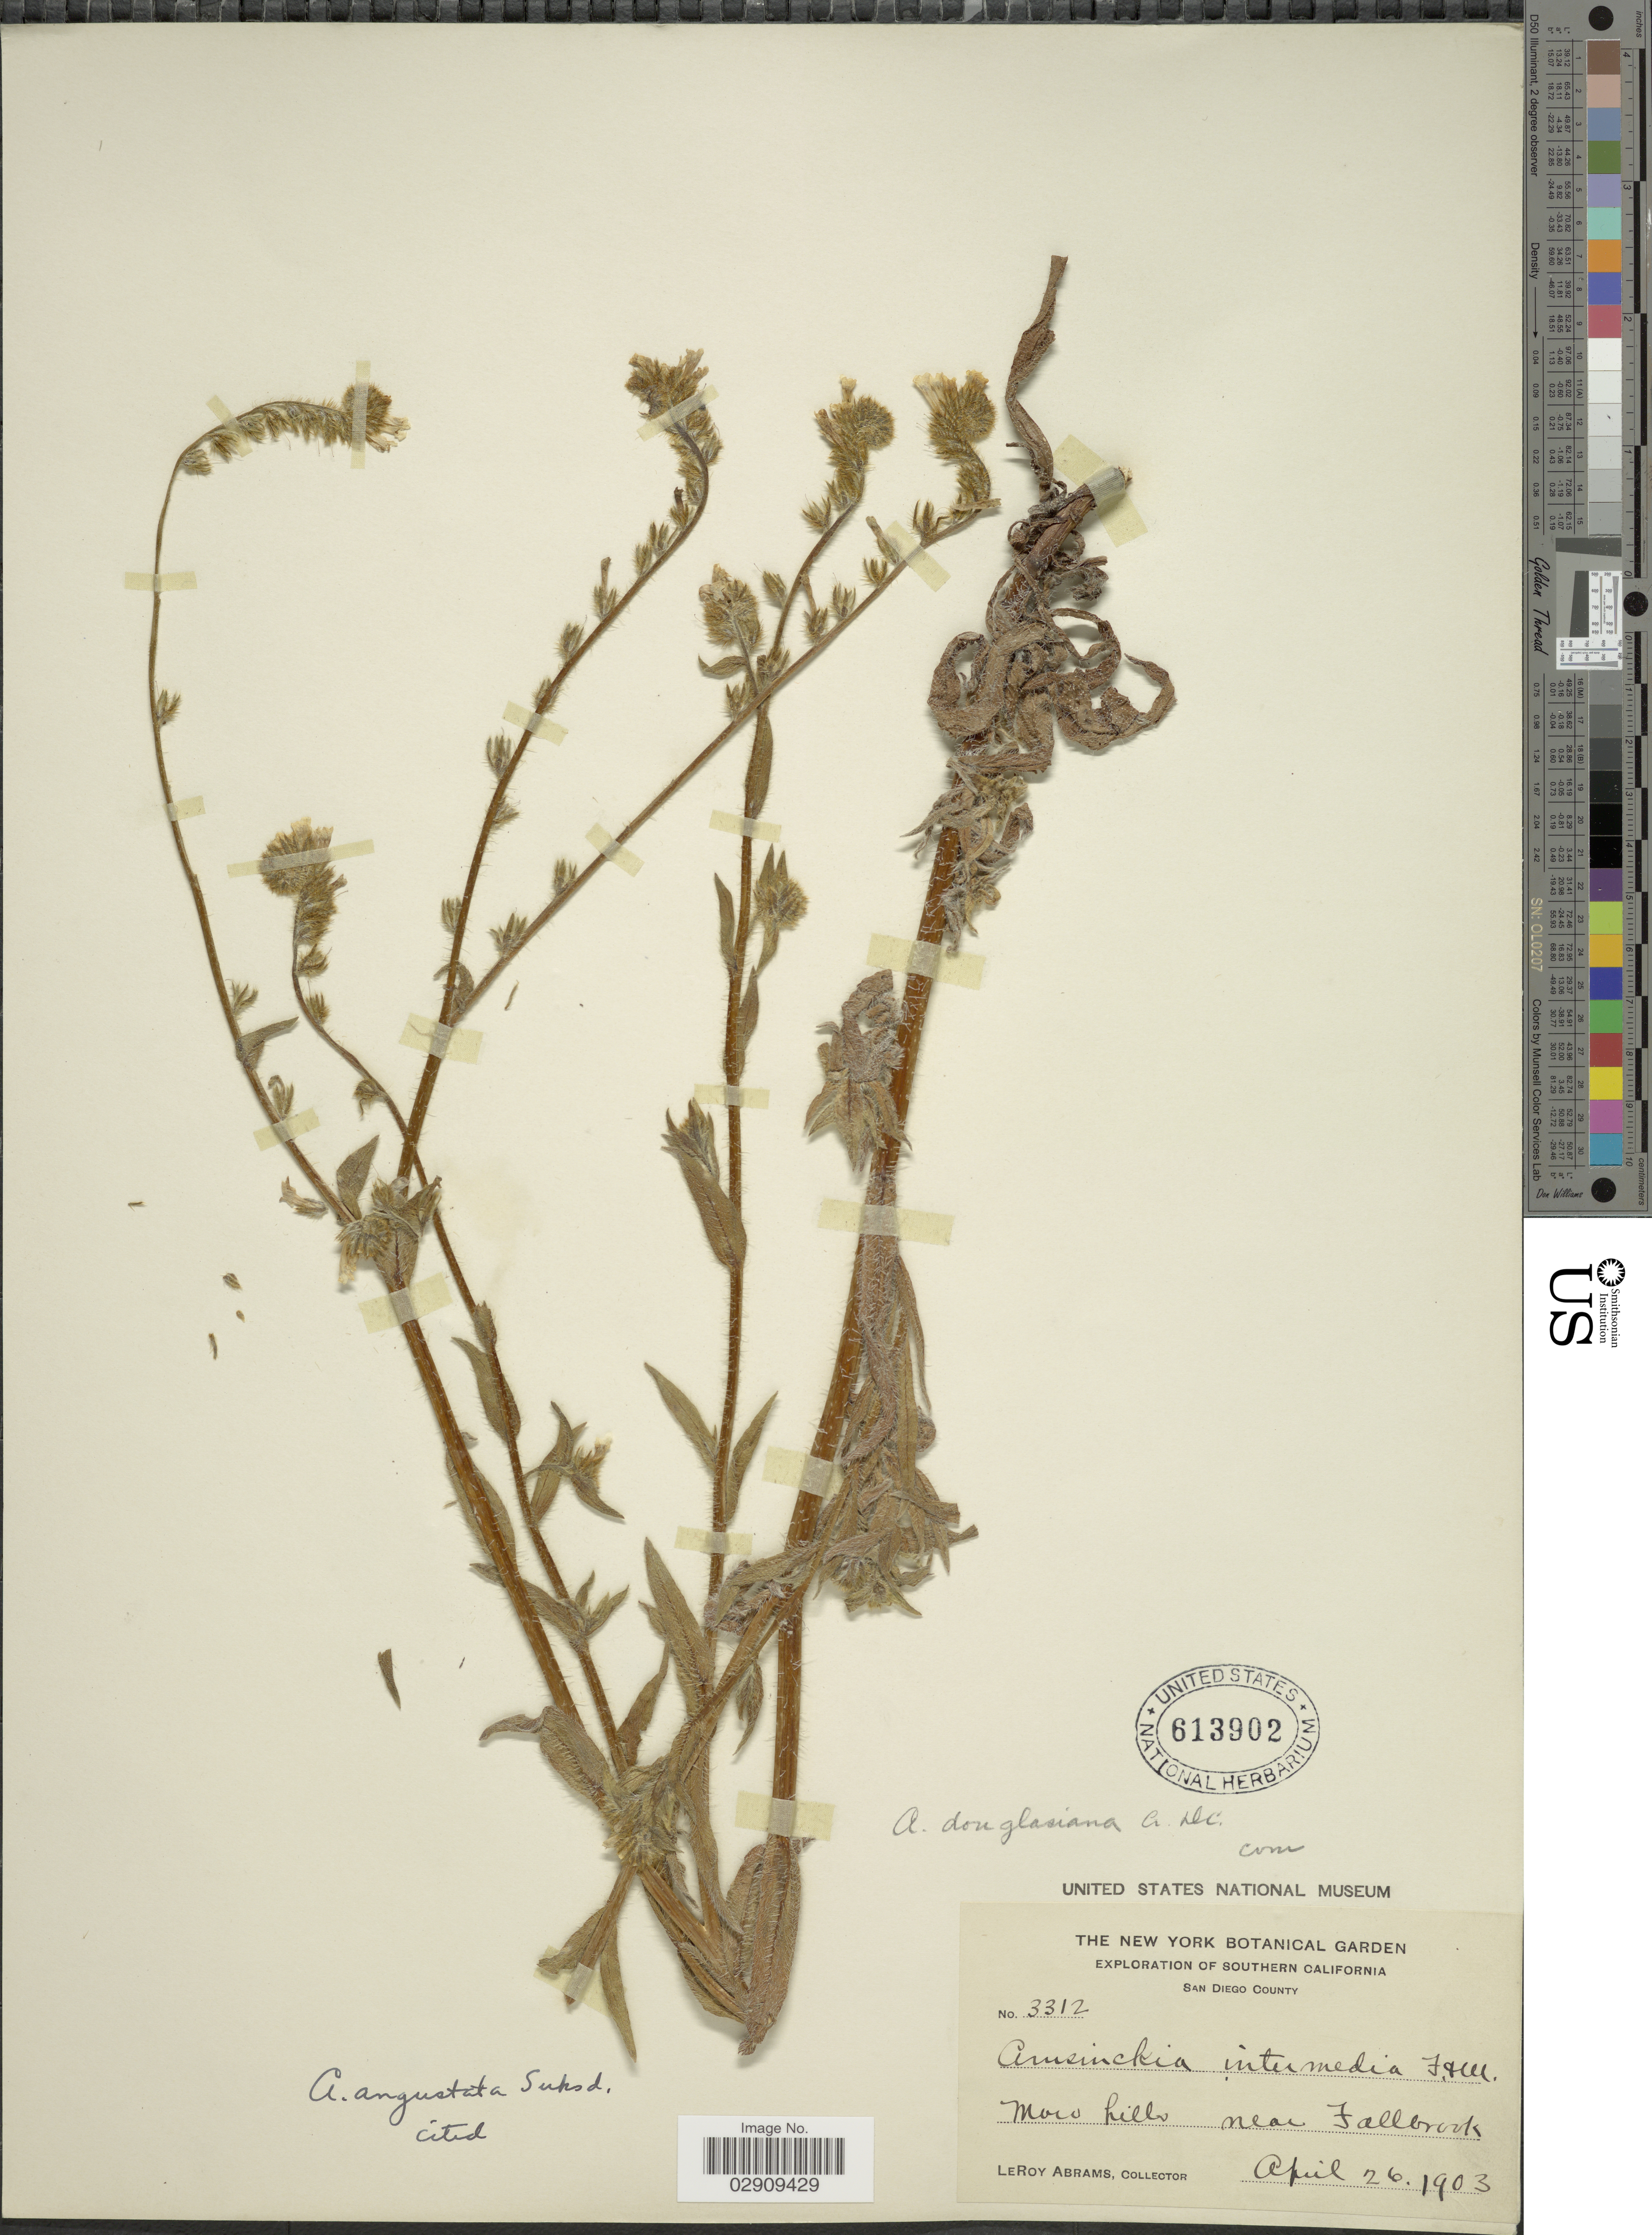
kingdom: Plantae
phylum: Tracheophyta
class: Magnoliopsida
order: Boraginales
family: Boraginaceae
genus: Amsinckia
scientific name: Amsinckia menziesii var. intermedia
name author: (Fisch. & C.A. Mey.) Ganders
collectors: L. Abrams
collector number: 3312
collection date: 1903-04-26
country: United States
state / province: California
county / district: San Diego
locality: Southern California. Moro hills near Fallbrook. San Diego County.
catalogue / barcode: US 613902